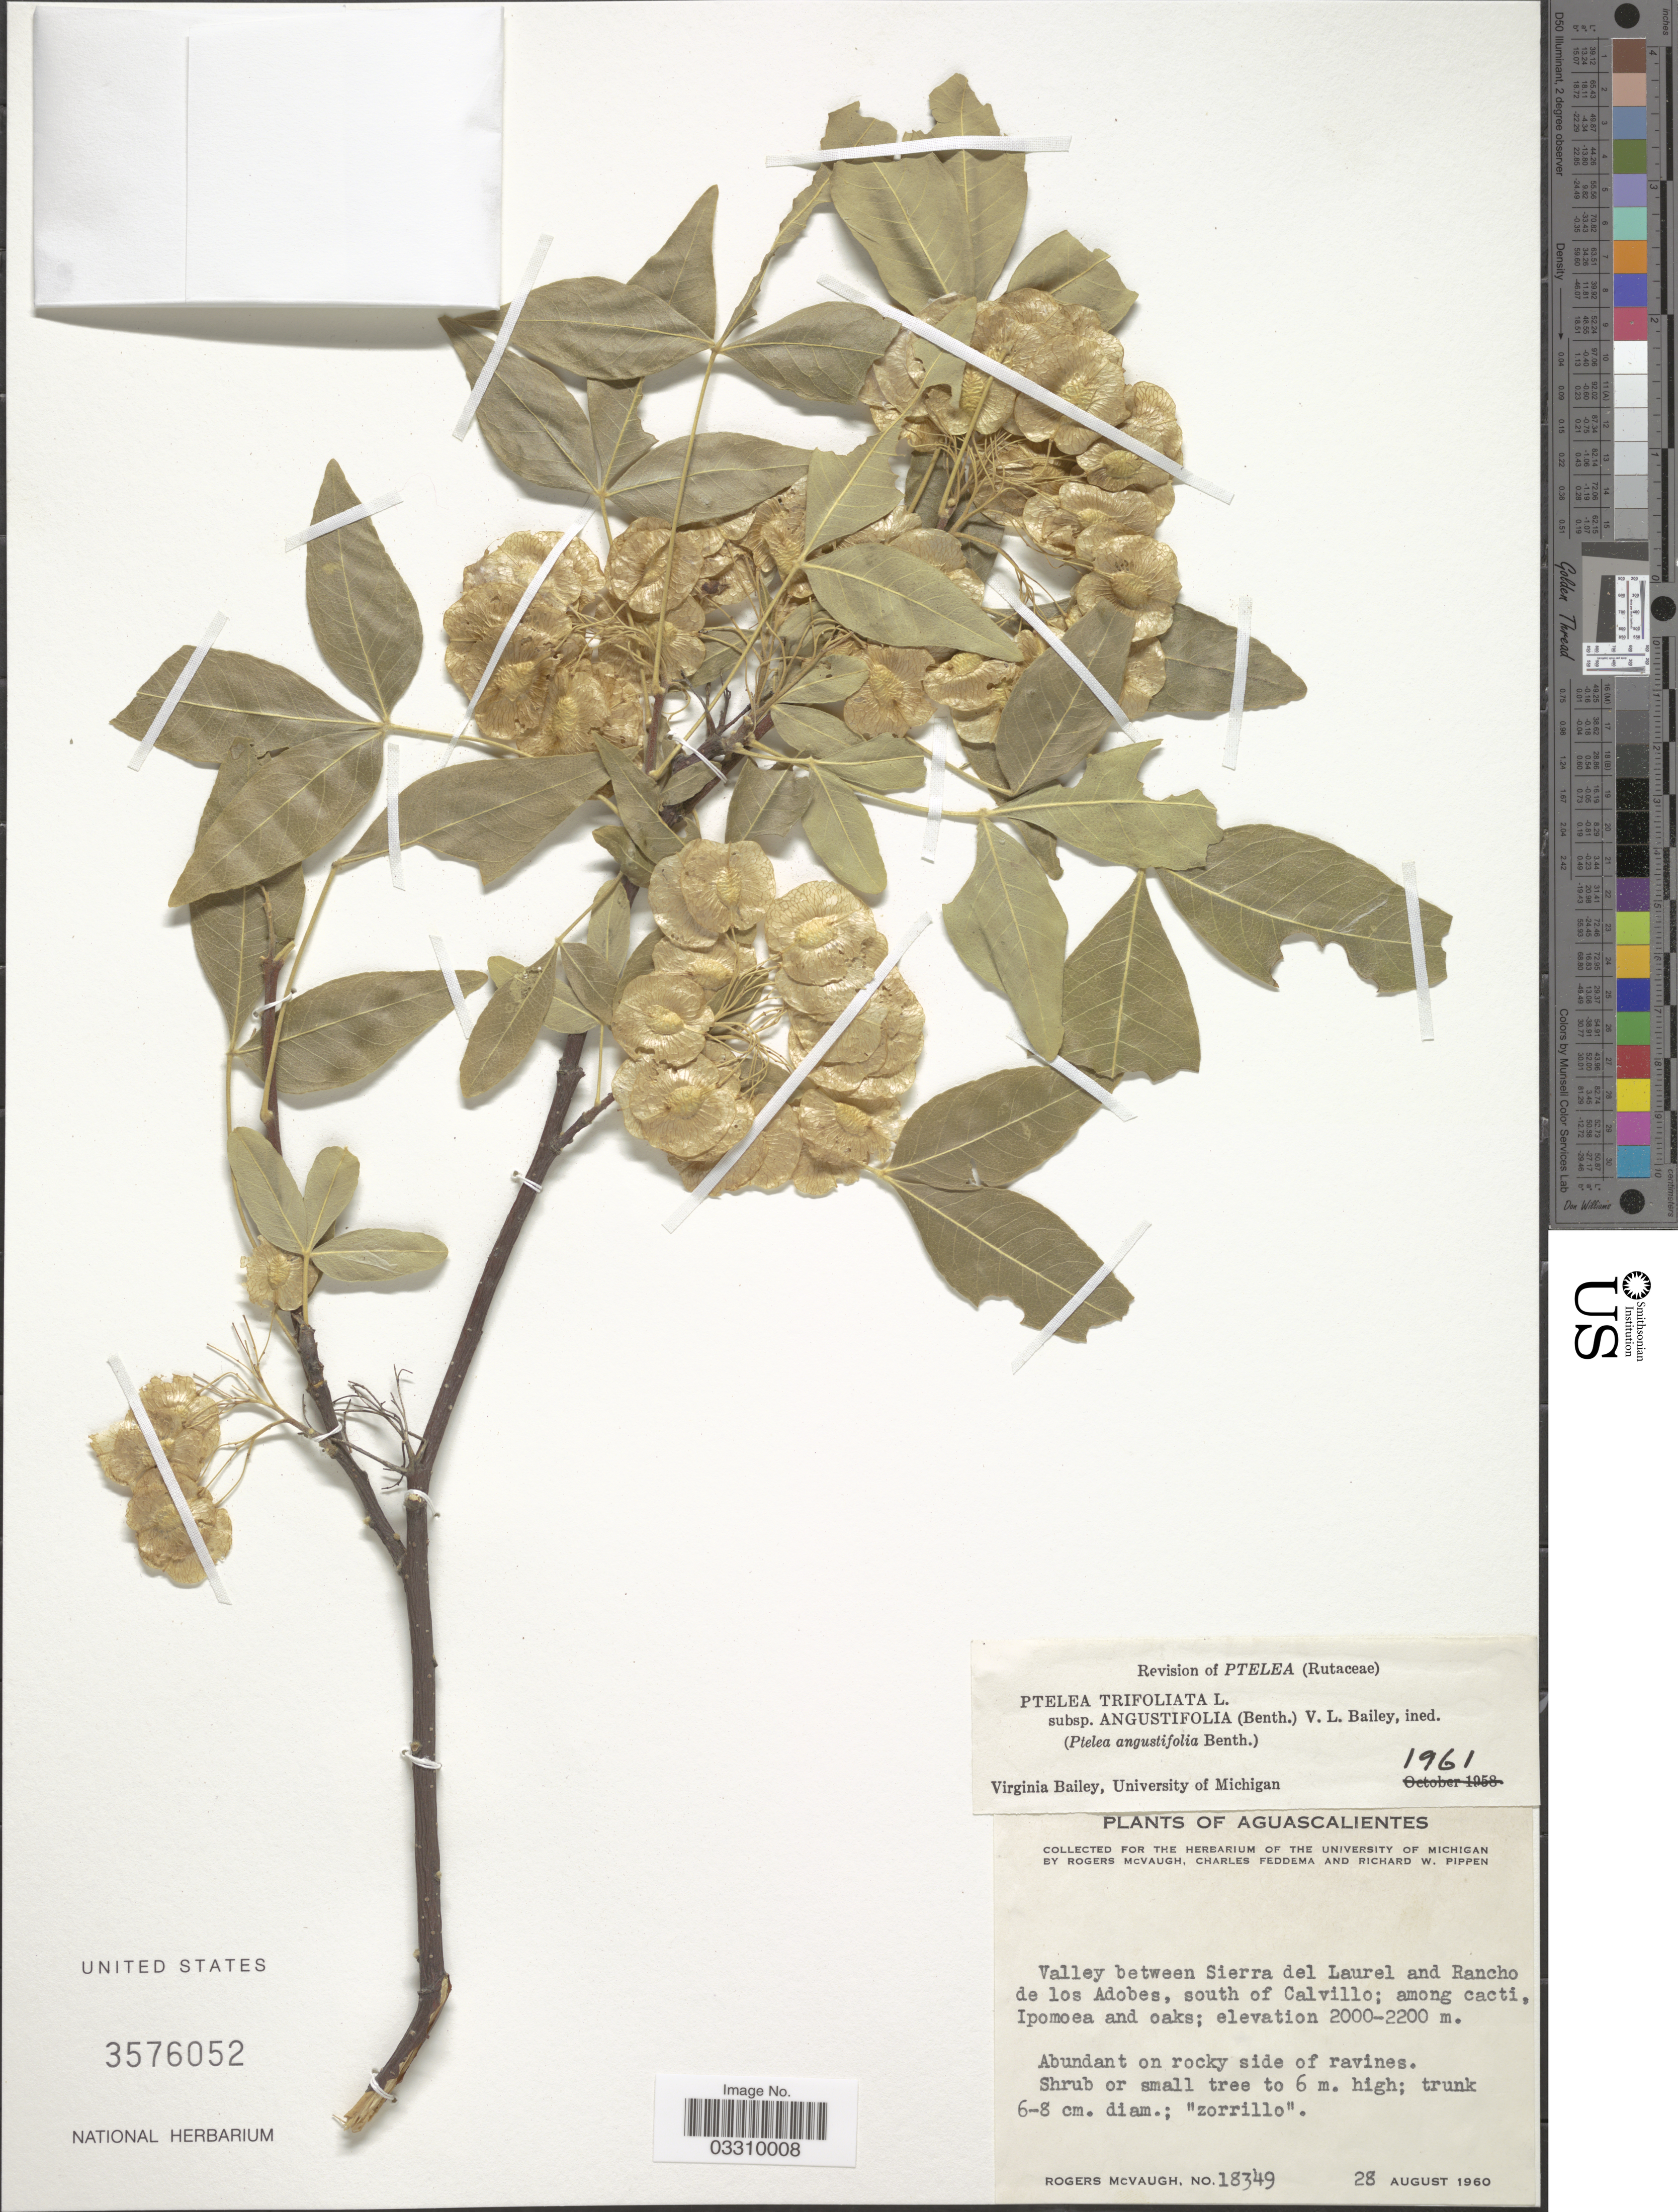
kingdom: Plantae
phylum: Tracheophyta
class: Magnoliopsida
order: Sapindales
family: Rutaceae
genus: Ptelea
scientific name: Ptelea trifoliata var. angustifolia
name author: (Benth.) M.E. Jones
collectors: R. McVaugh, C. Feddema & R. W. Pippen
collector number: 18349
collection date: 1960-08-28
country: Mexico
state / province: Aguascalientes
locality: Valley between Sierra del Laurel and Rancho de los Adobes, south of Calvillo.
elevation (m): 2000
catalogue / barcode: US 3576052